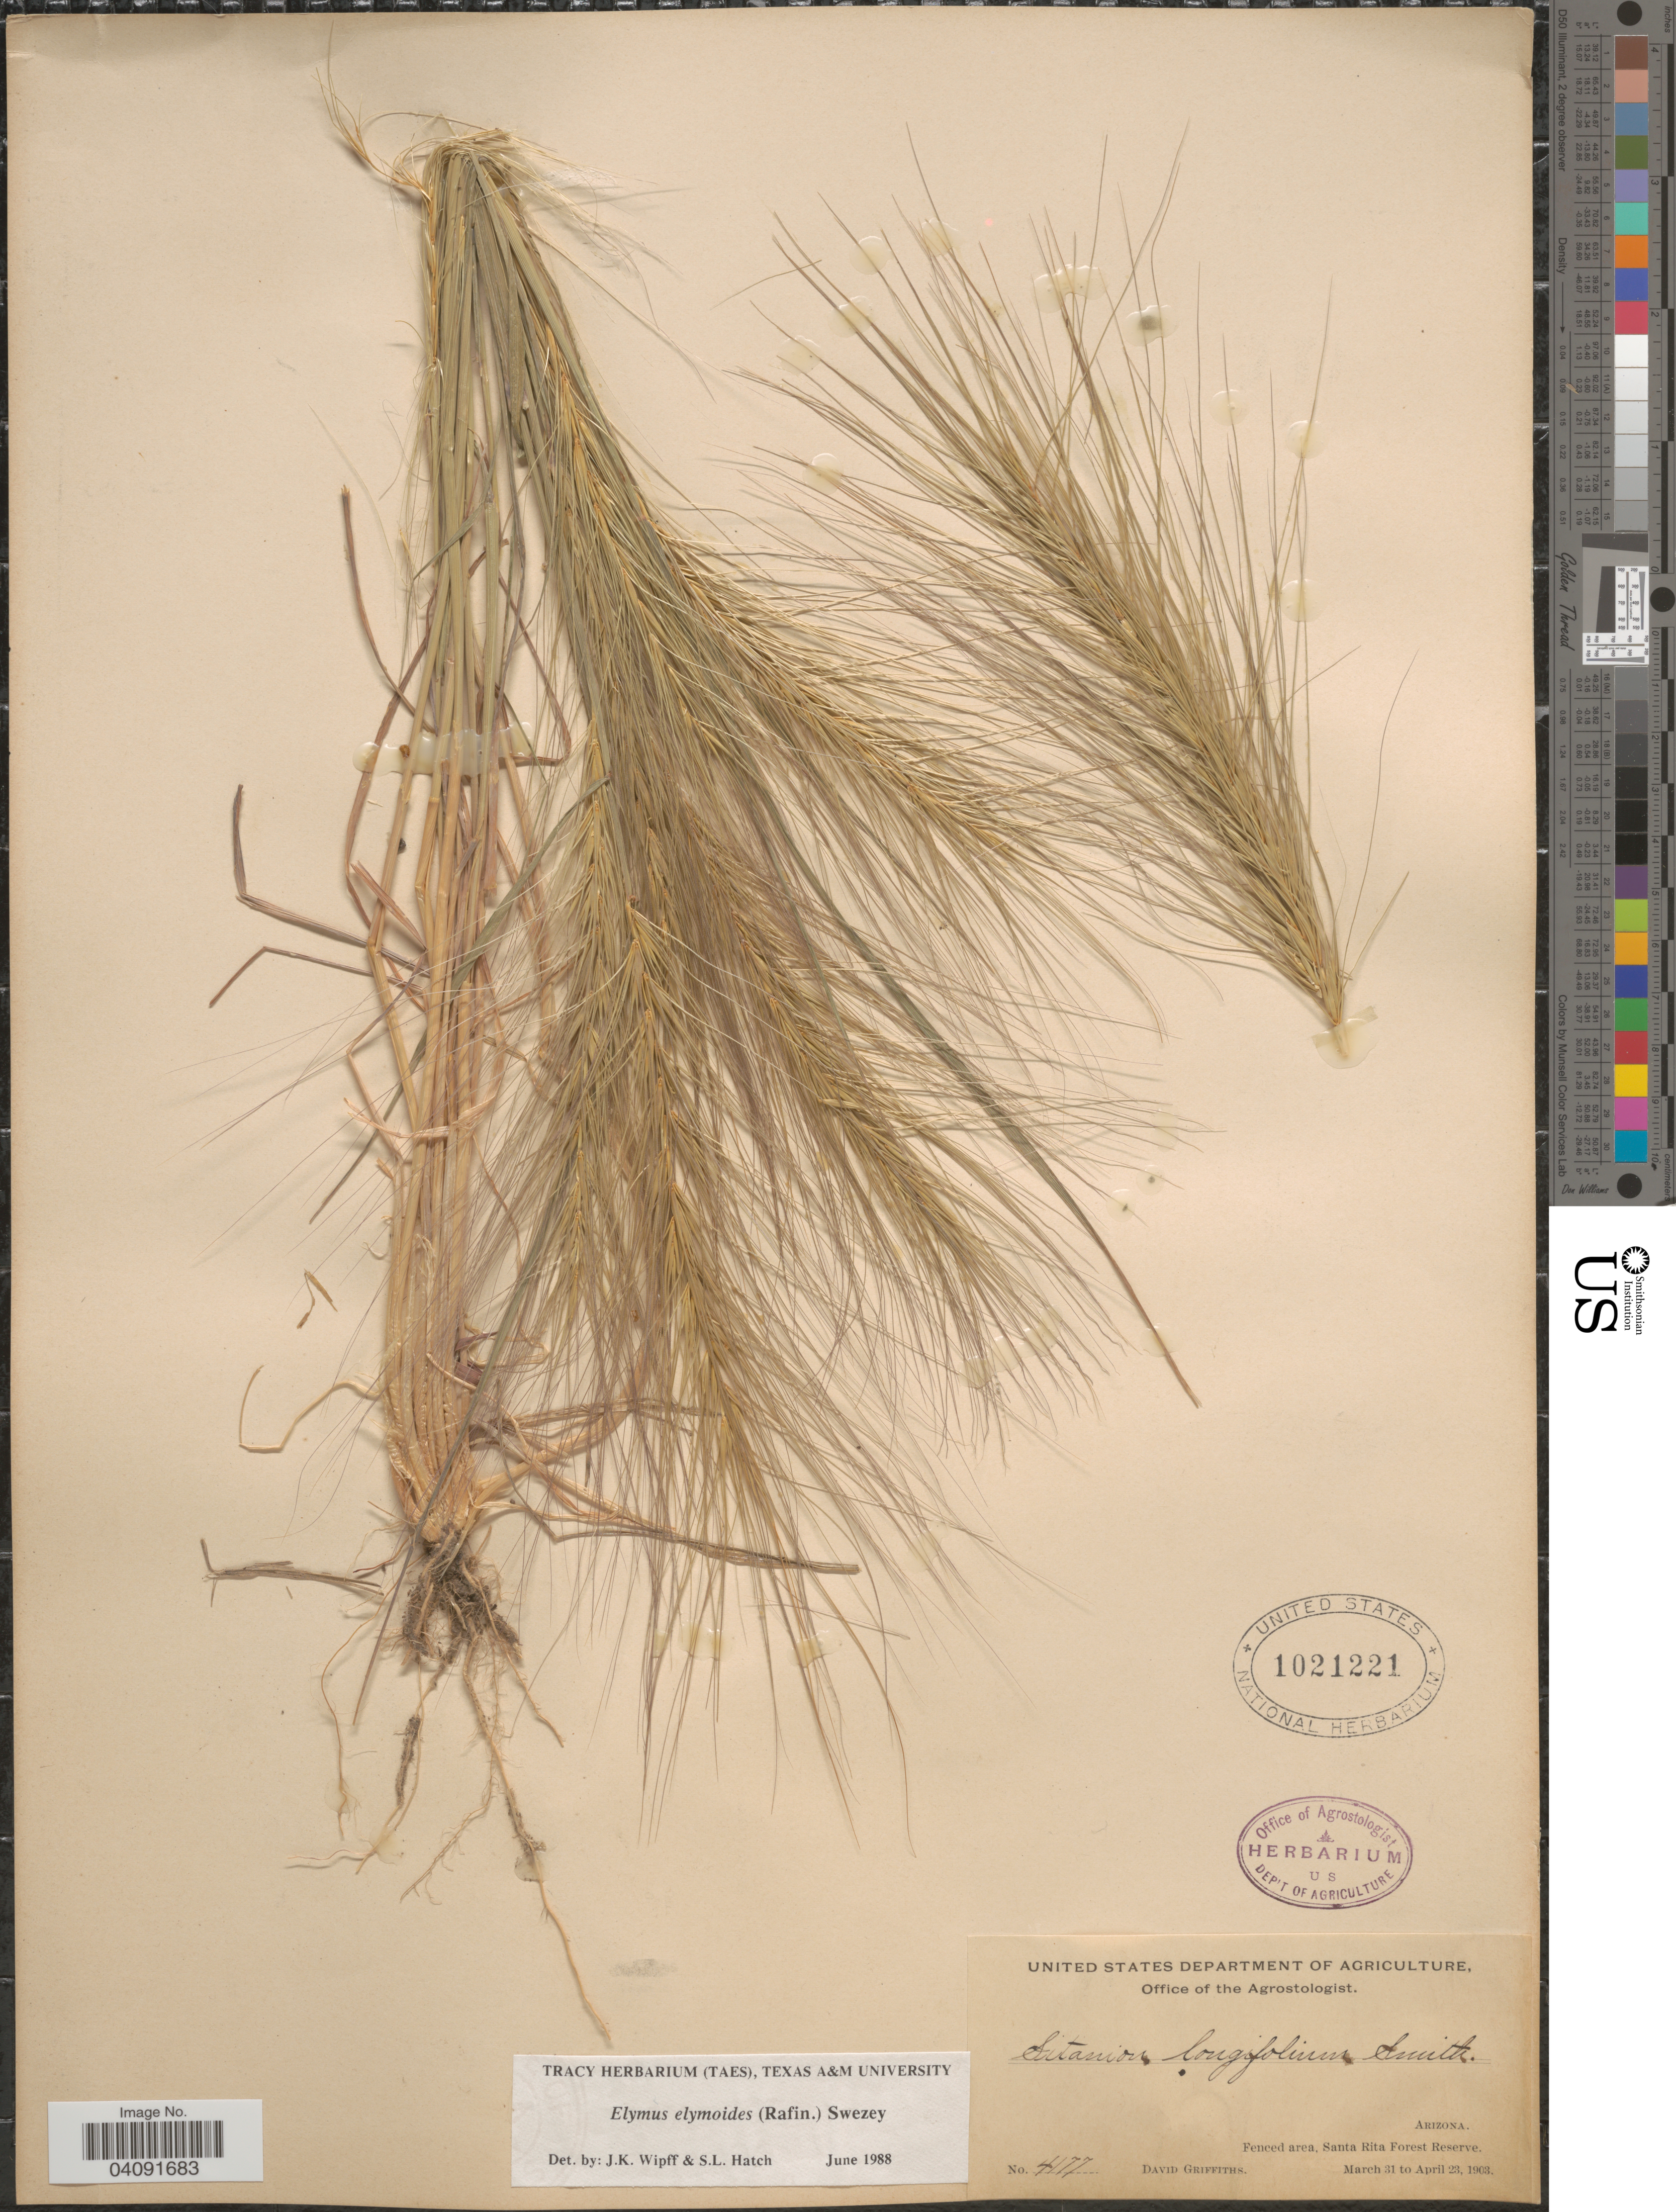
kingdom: Plantae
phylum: Tracheophyta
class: Liliopsida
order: Poales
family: Poaceae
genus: Elymus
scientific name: Elymus elymoides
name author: (Raf.) Swezey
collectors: D. Griffiths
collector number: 4177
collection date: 1903-03-31/1903-04-23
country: United States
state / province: Arizona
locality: Fenced area, Santa Rita Forest Reserve.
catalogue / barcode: US 1021221